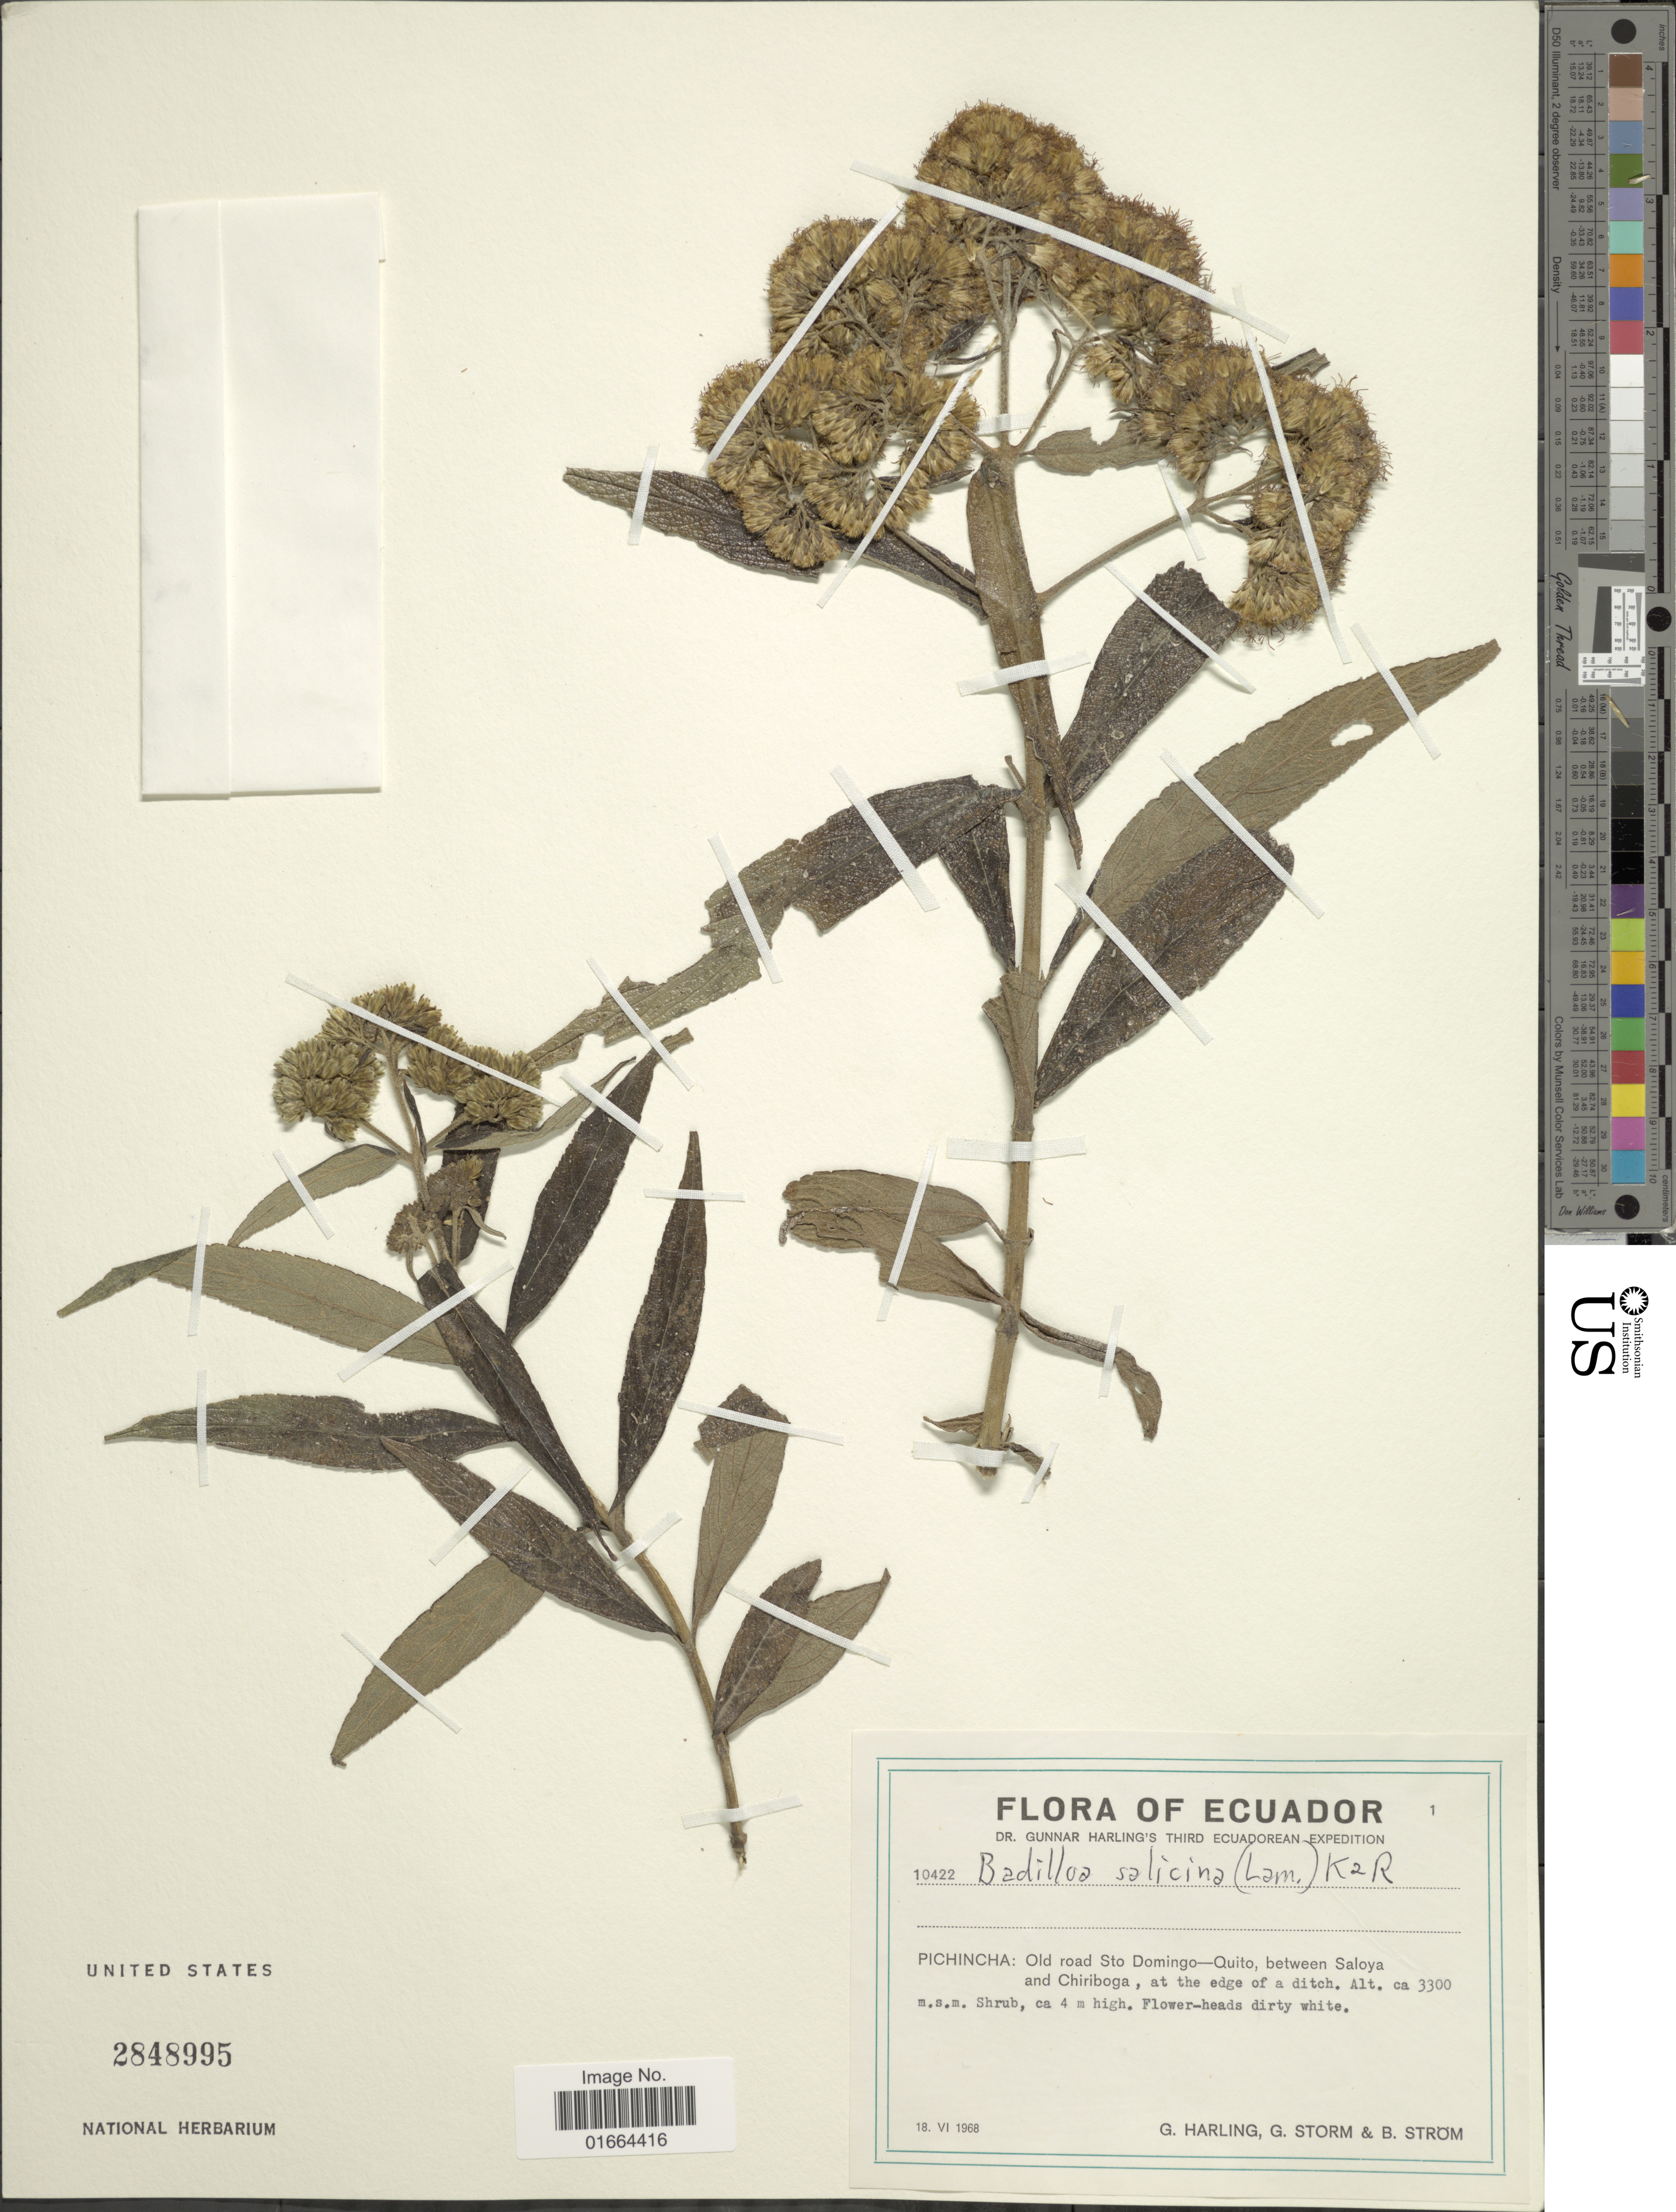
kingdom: Plantae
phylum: Tracheophyta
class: Magnoliopsida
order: Asterales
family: Asteraceae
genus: Badilloa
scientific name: Badilloa salicina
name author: (Lam.) R.M. King & H. Rob.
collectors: G. Harling, G. Storm & B. Strom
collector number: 10422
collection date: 1968-06-18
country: Ecuador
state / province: Pichincha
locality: Pichincha: Old road to Sto Domingo-Quito, between Saloya and Chiriboga, at the edge of a ditch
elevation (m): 3300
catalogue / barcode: US 2848995